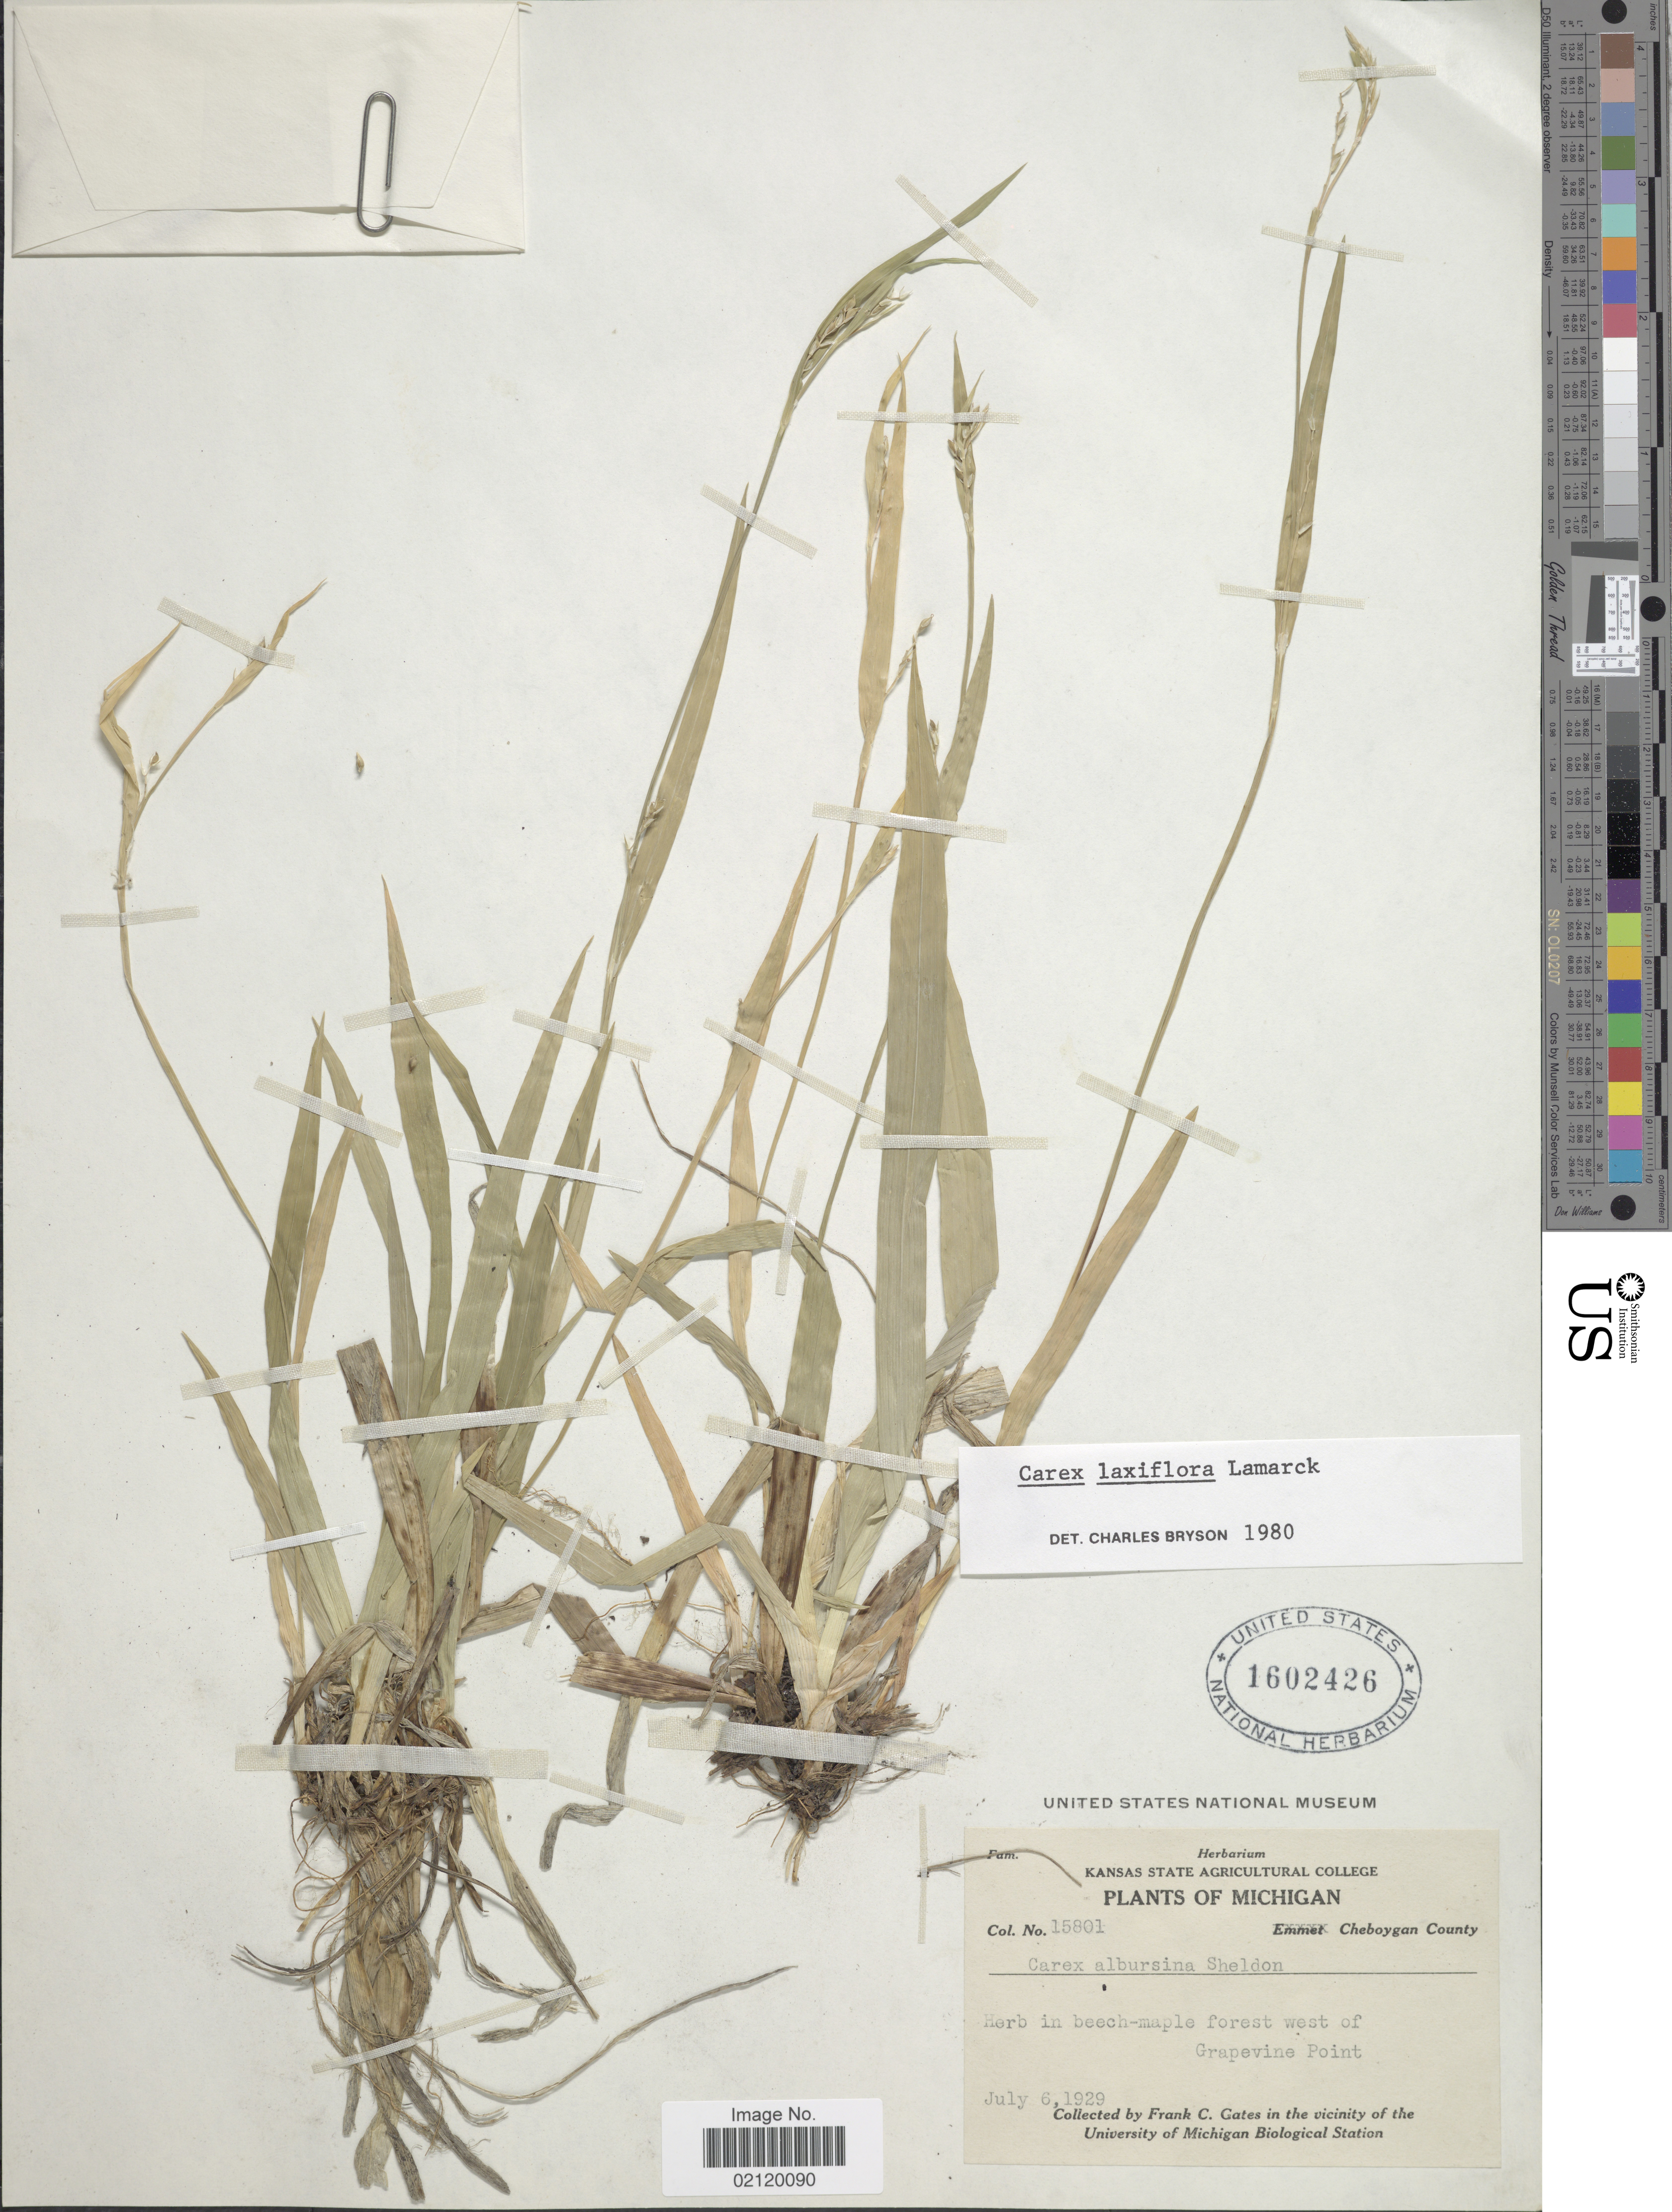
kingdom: Plantae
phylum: Tracheophyta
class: Liliopsida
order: Poales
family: Cyperaceae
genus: Carex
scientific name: Carex laxiflora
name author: Lam.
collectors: F. C. Gates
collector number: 15801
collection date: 1929-07-06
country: United States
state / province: Michigan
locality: Cheboygan County. Herb in beech-maple forest west of Grapevine Point. In the vicinity of the University of Michigan Biological Station.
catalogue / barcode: US 1602426